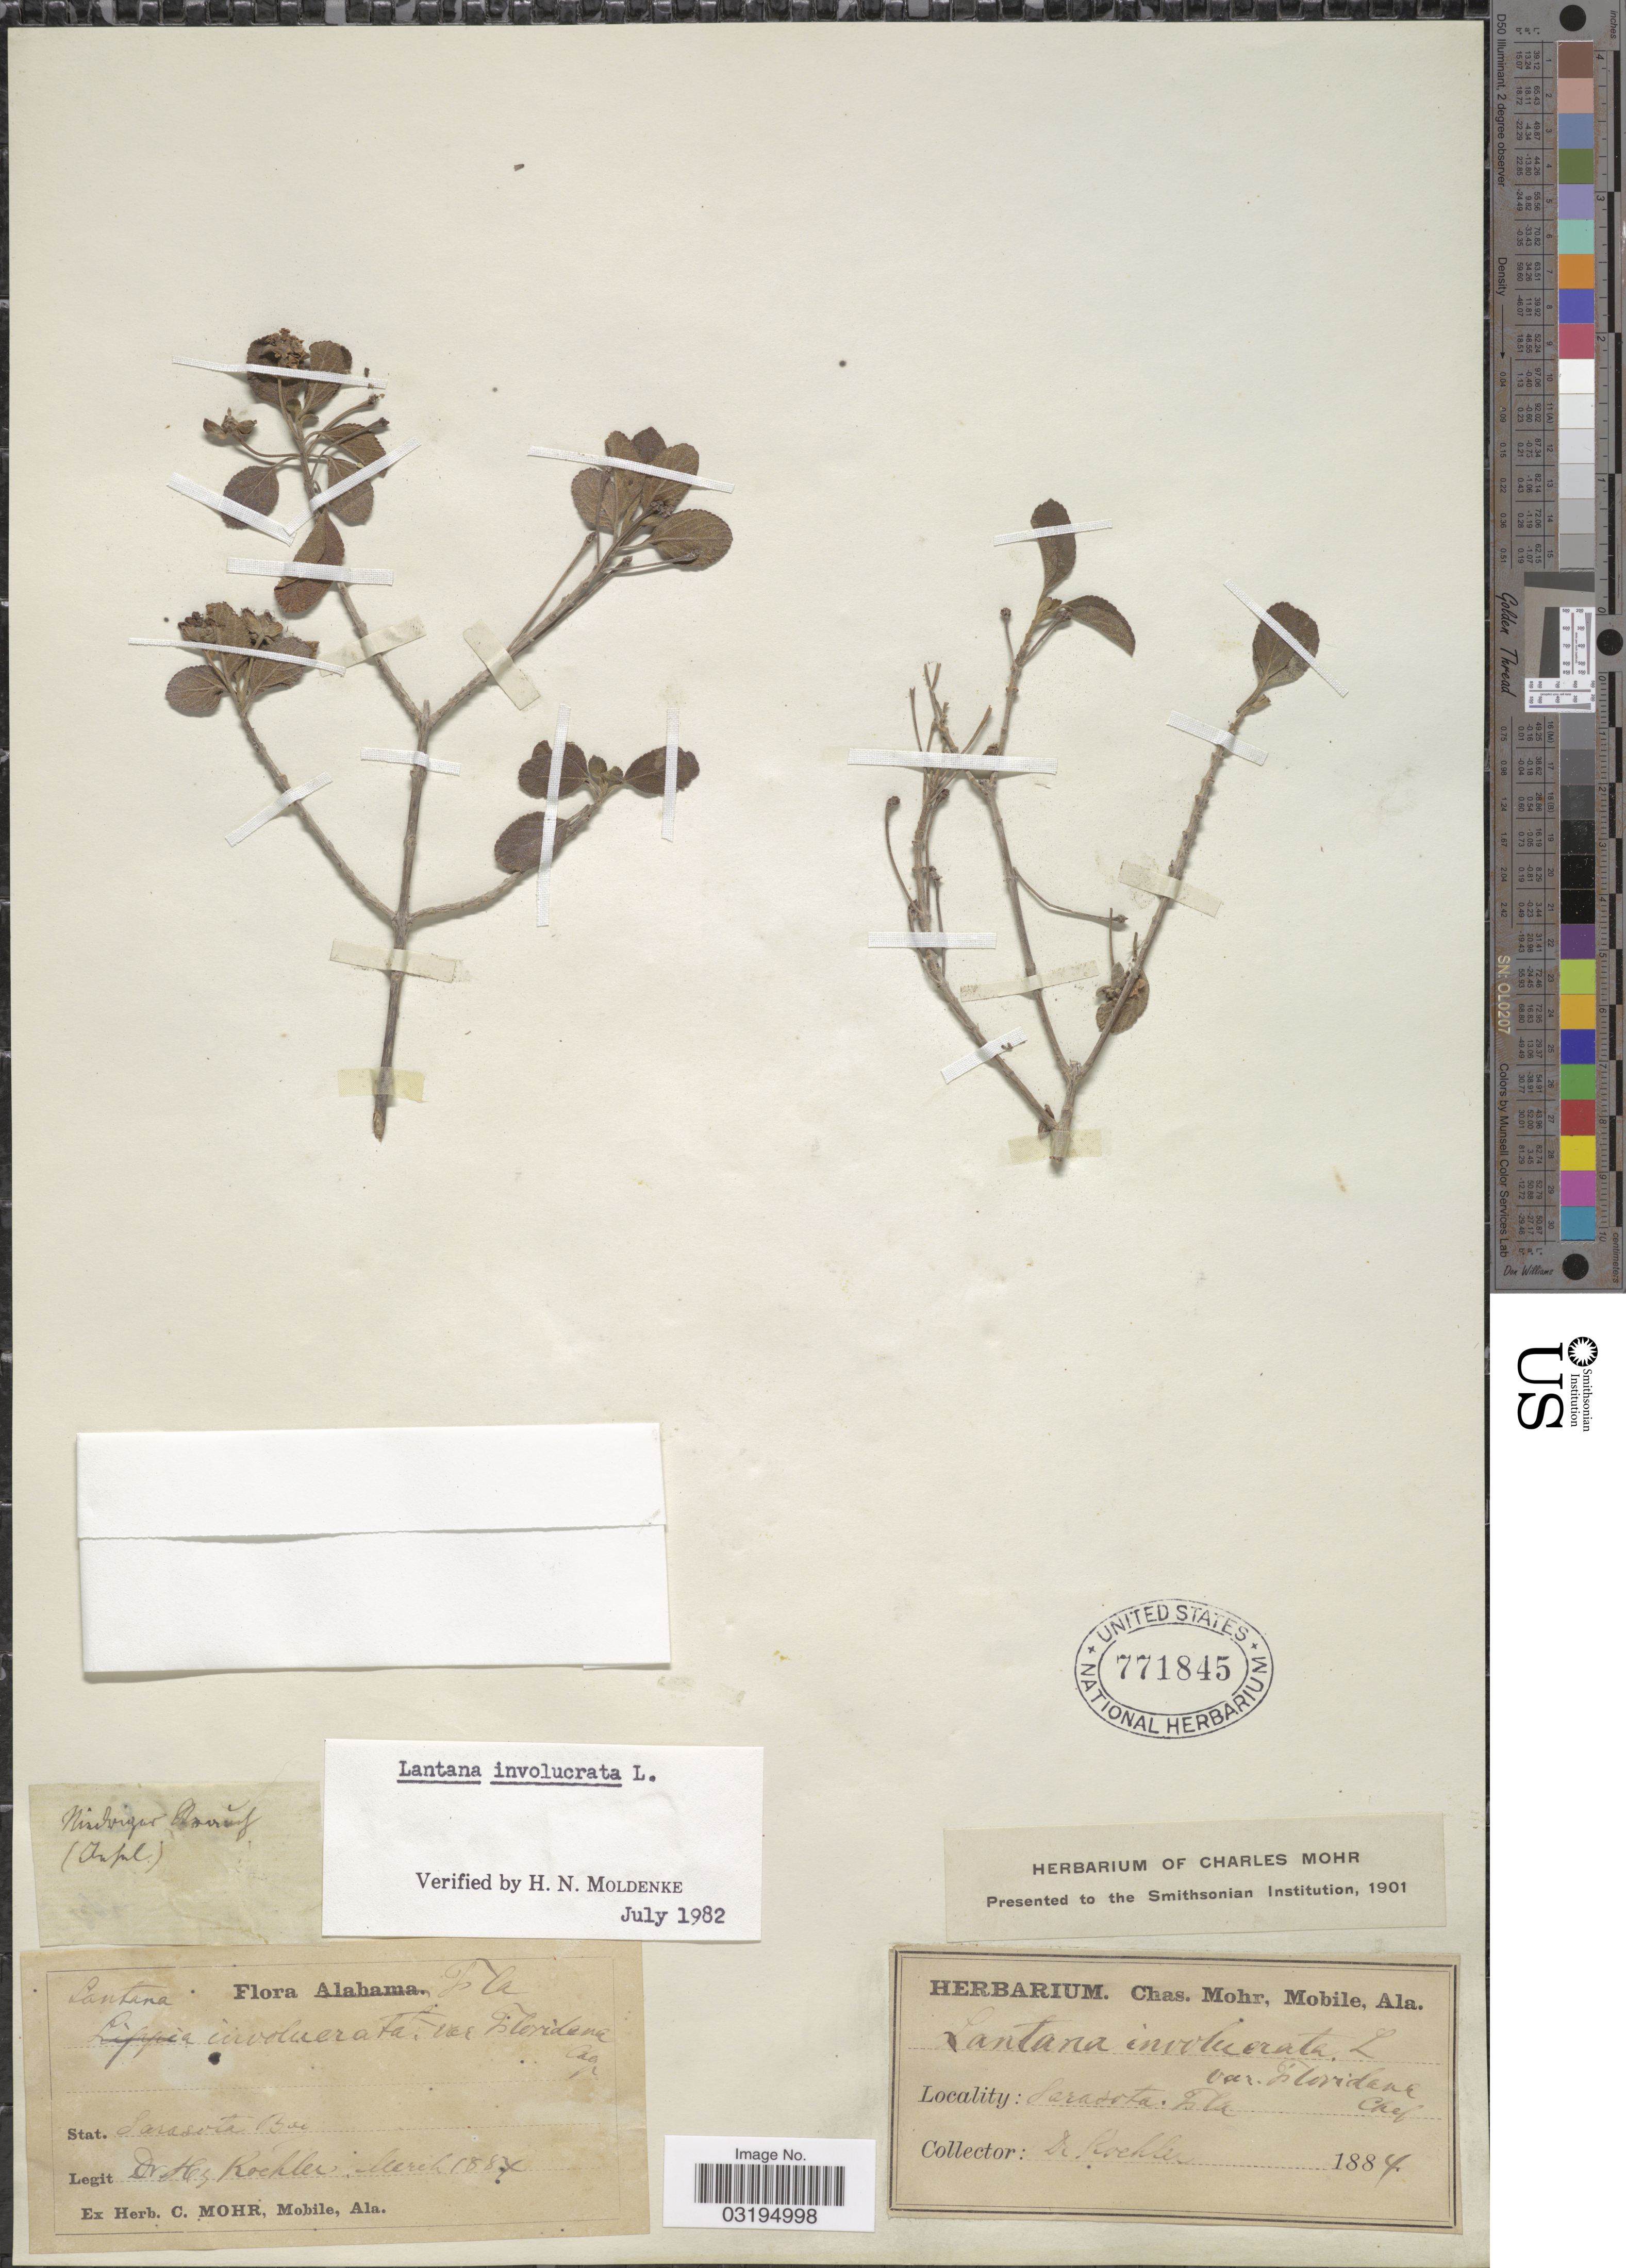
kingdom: Plantae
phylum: Tracheophyta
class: Magnoliopsida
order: Lamiales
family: Verbenaceae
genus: Lantana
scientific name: Lantana involucrata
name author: L.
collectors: H. Koehler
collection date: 1884-03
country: United States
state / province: Florida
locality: Stat. Sarasota Bay.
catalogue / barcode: US 771845